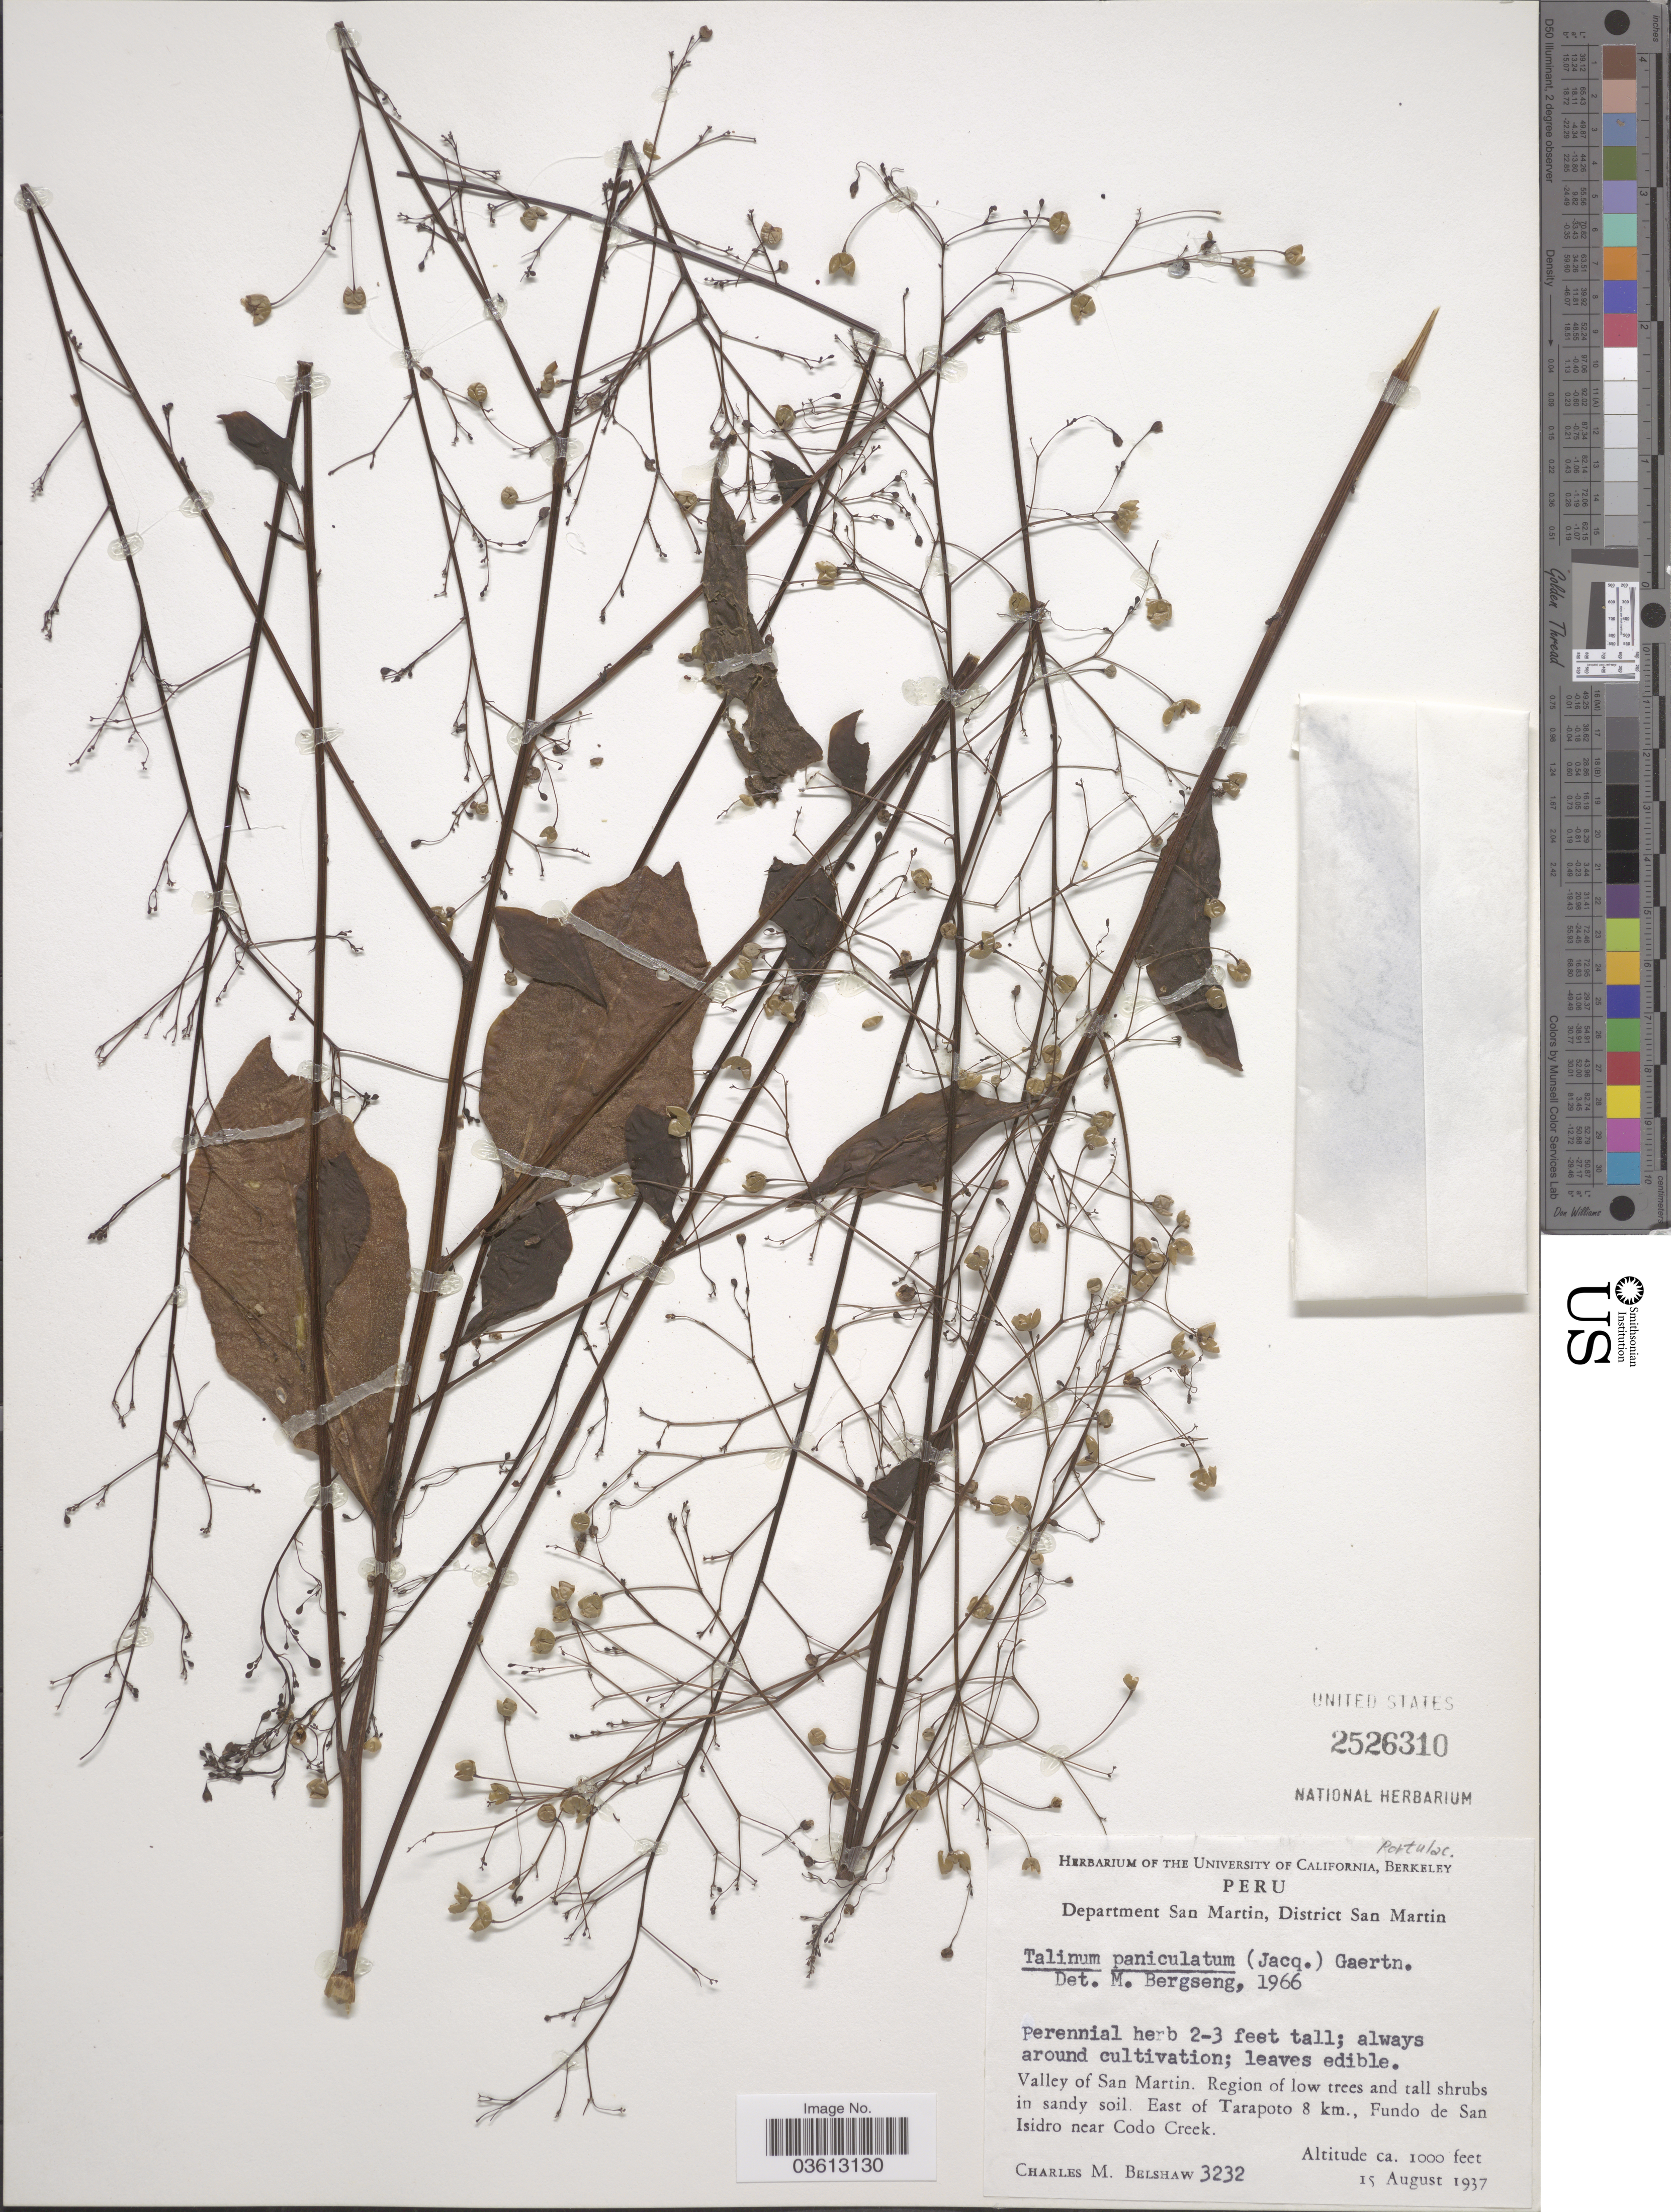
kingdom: Plantae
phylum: Tracheophyta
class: Magnoliopsida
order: Caryophyllales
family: Talinaceae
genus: Talinum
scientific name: Talinum paniculatum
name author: (Jacq.) Gaertn.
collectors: C. Shaw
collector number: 3232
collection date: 1937-08-15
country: Peru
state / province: San Martín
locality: Department San Martin, District San Martin. Valley of San Martin. Region of low trees and tall shrubs in sandy soil. East of Tarapoto 8 km., Fundo de San Isidro near Codo Creek.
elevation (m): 305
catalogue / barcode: US 2526310